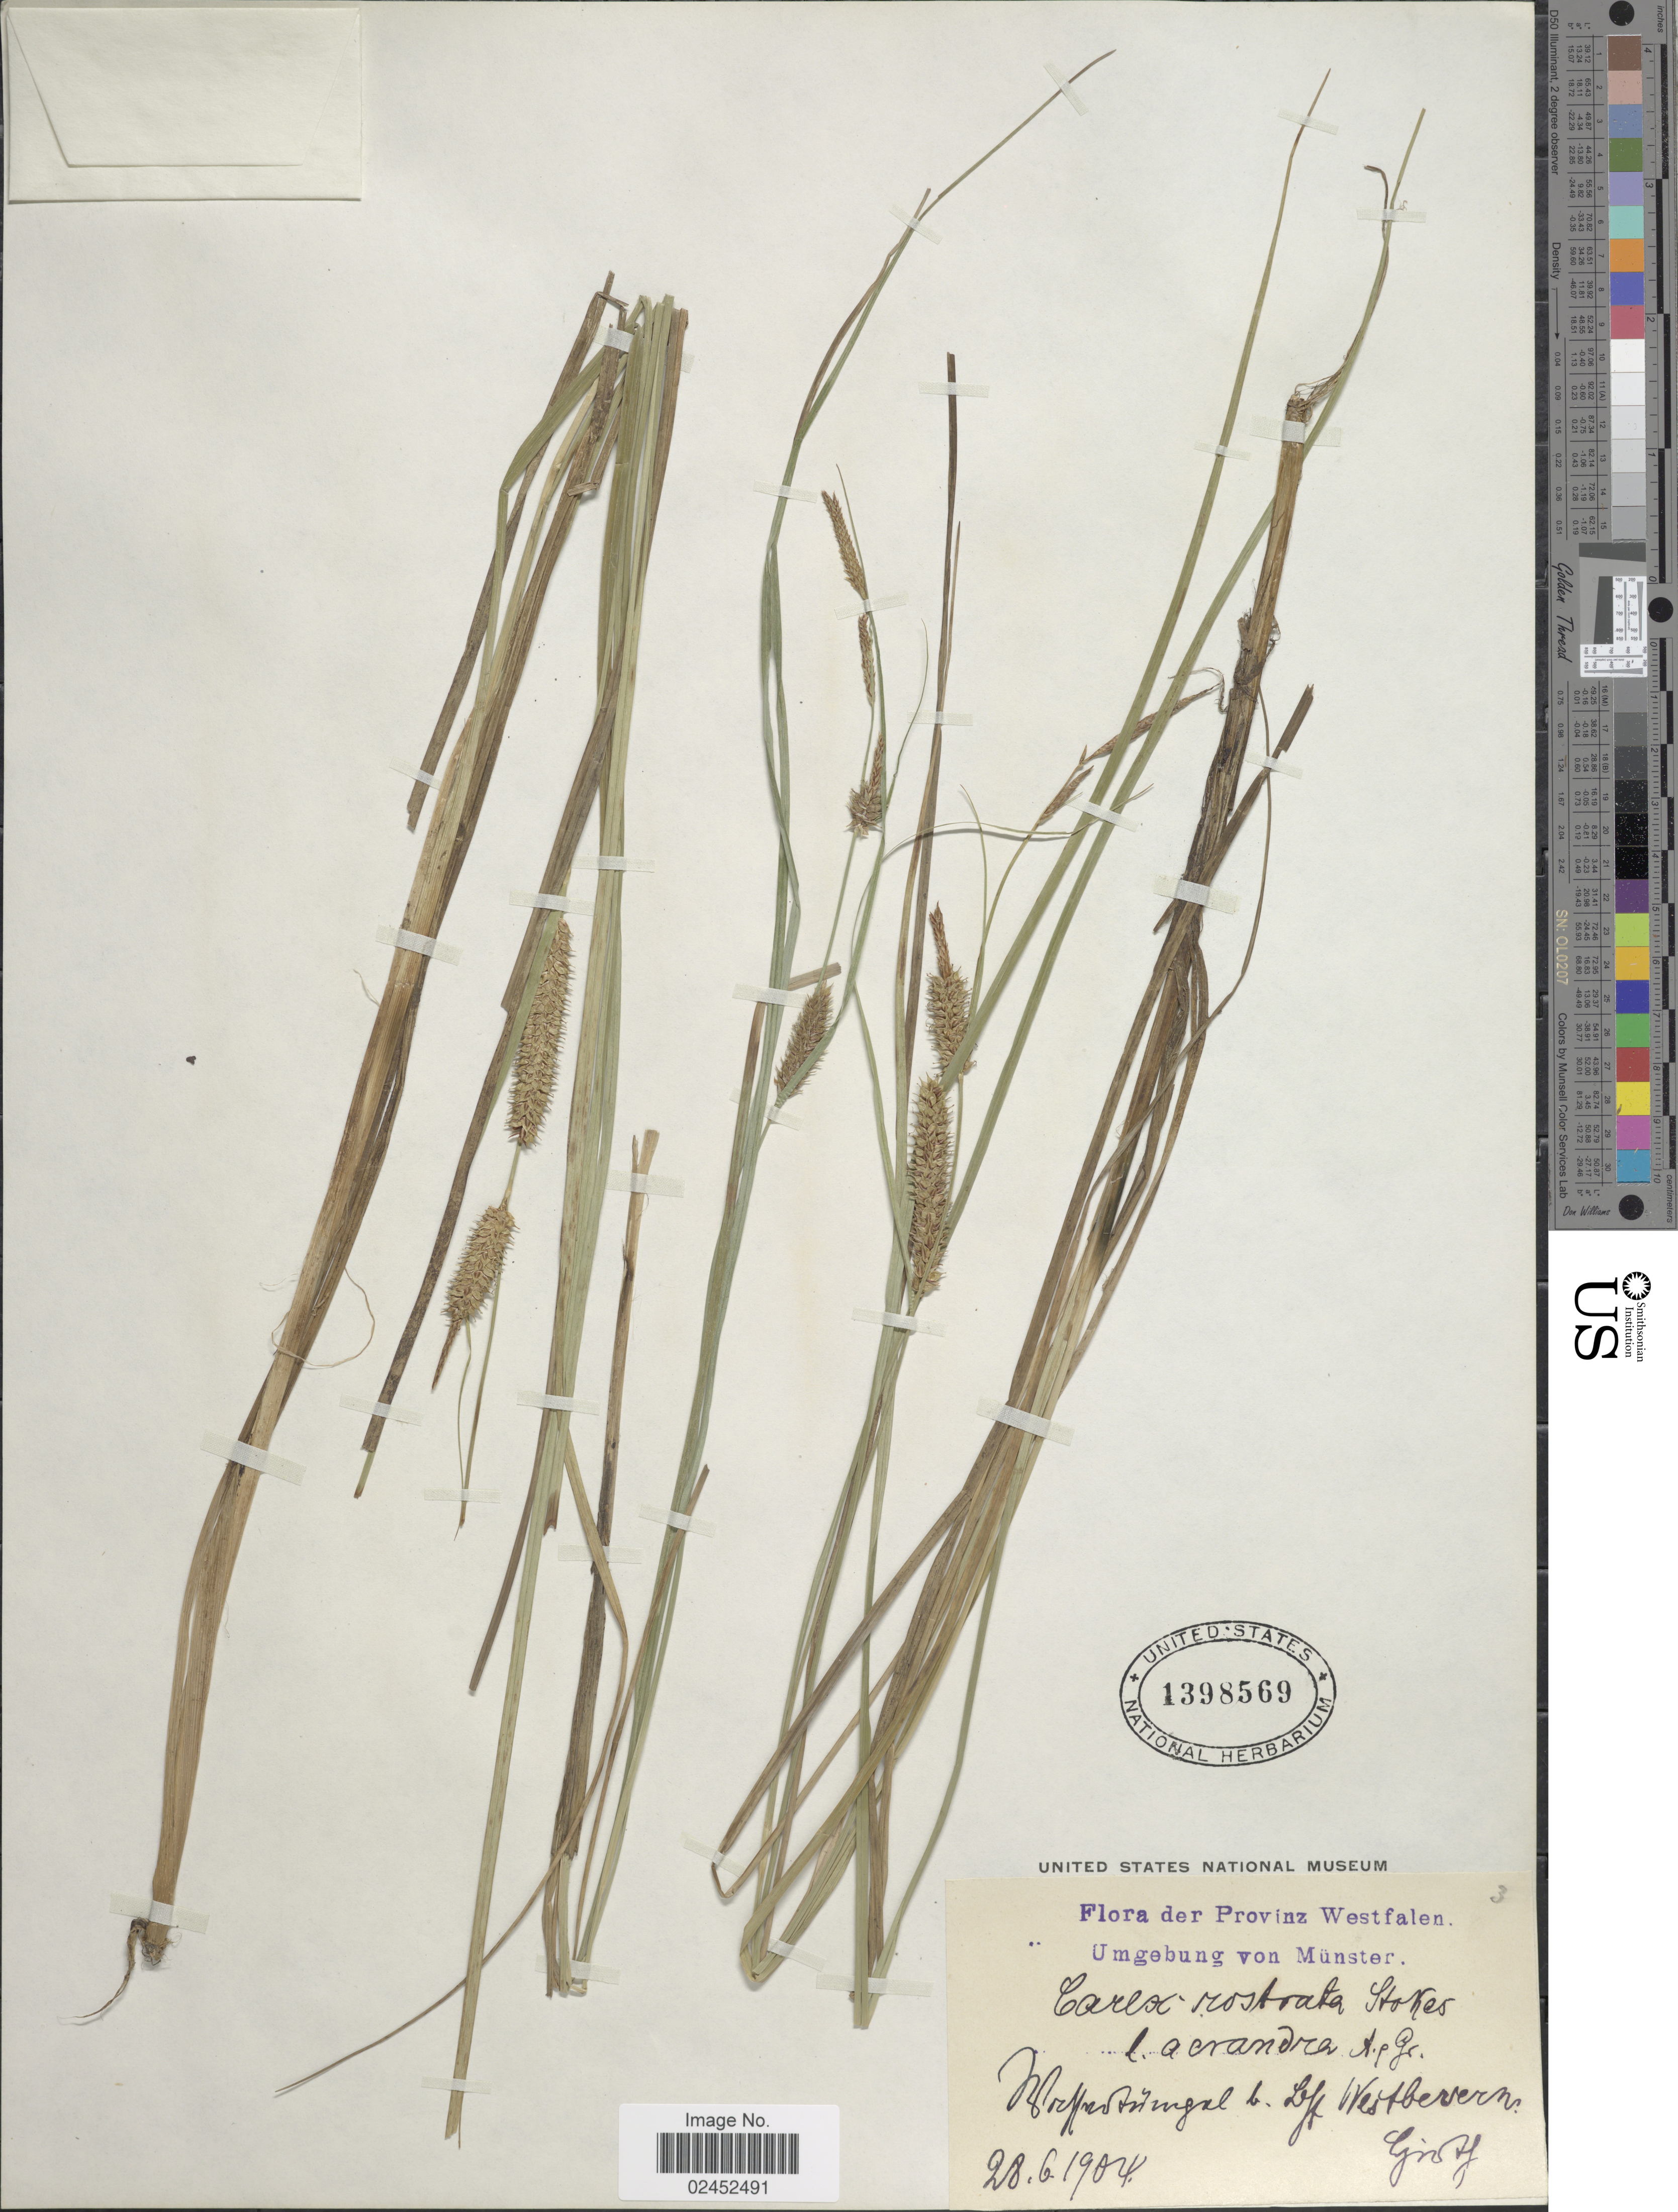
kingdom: Plantae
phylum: Tracheophyta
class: Liliopsida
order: Poales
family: Cyperaceae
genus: Carex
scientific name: Carex rostrata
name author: Stokes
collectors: Gioff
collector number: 3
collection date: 1904-06-28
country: Germany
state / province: Nordrhein-Westfalen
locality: Provinz Westfalen [Foreign script] b. [Foreign script] Westberr[illegible te[Foreign script]t][interpreted]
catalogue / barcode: US 1398569